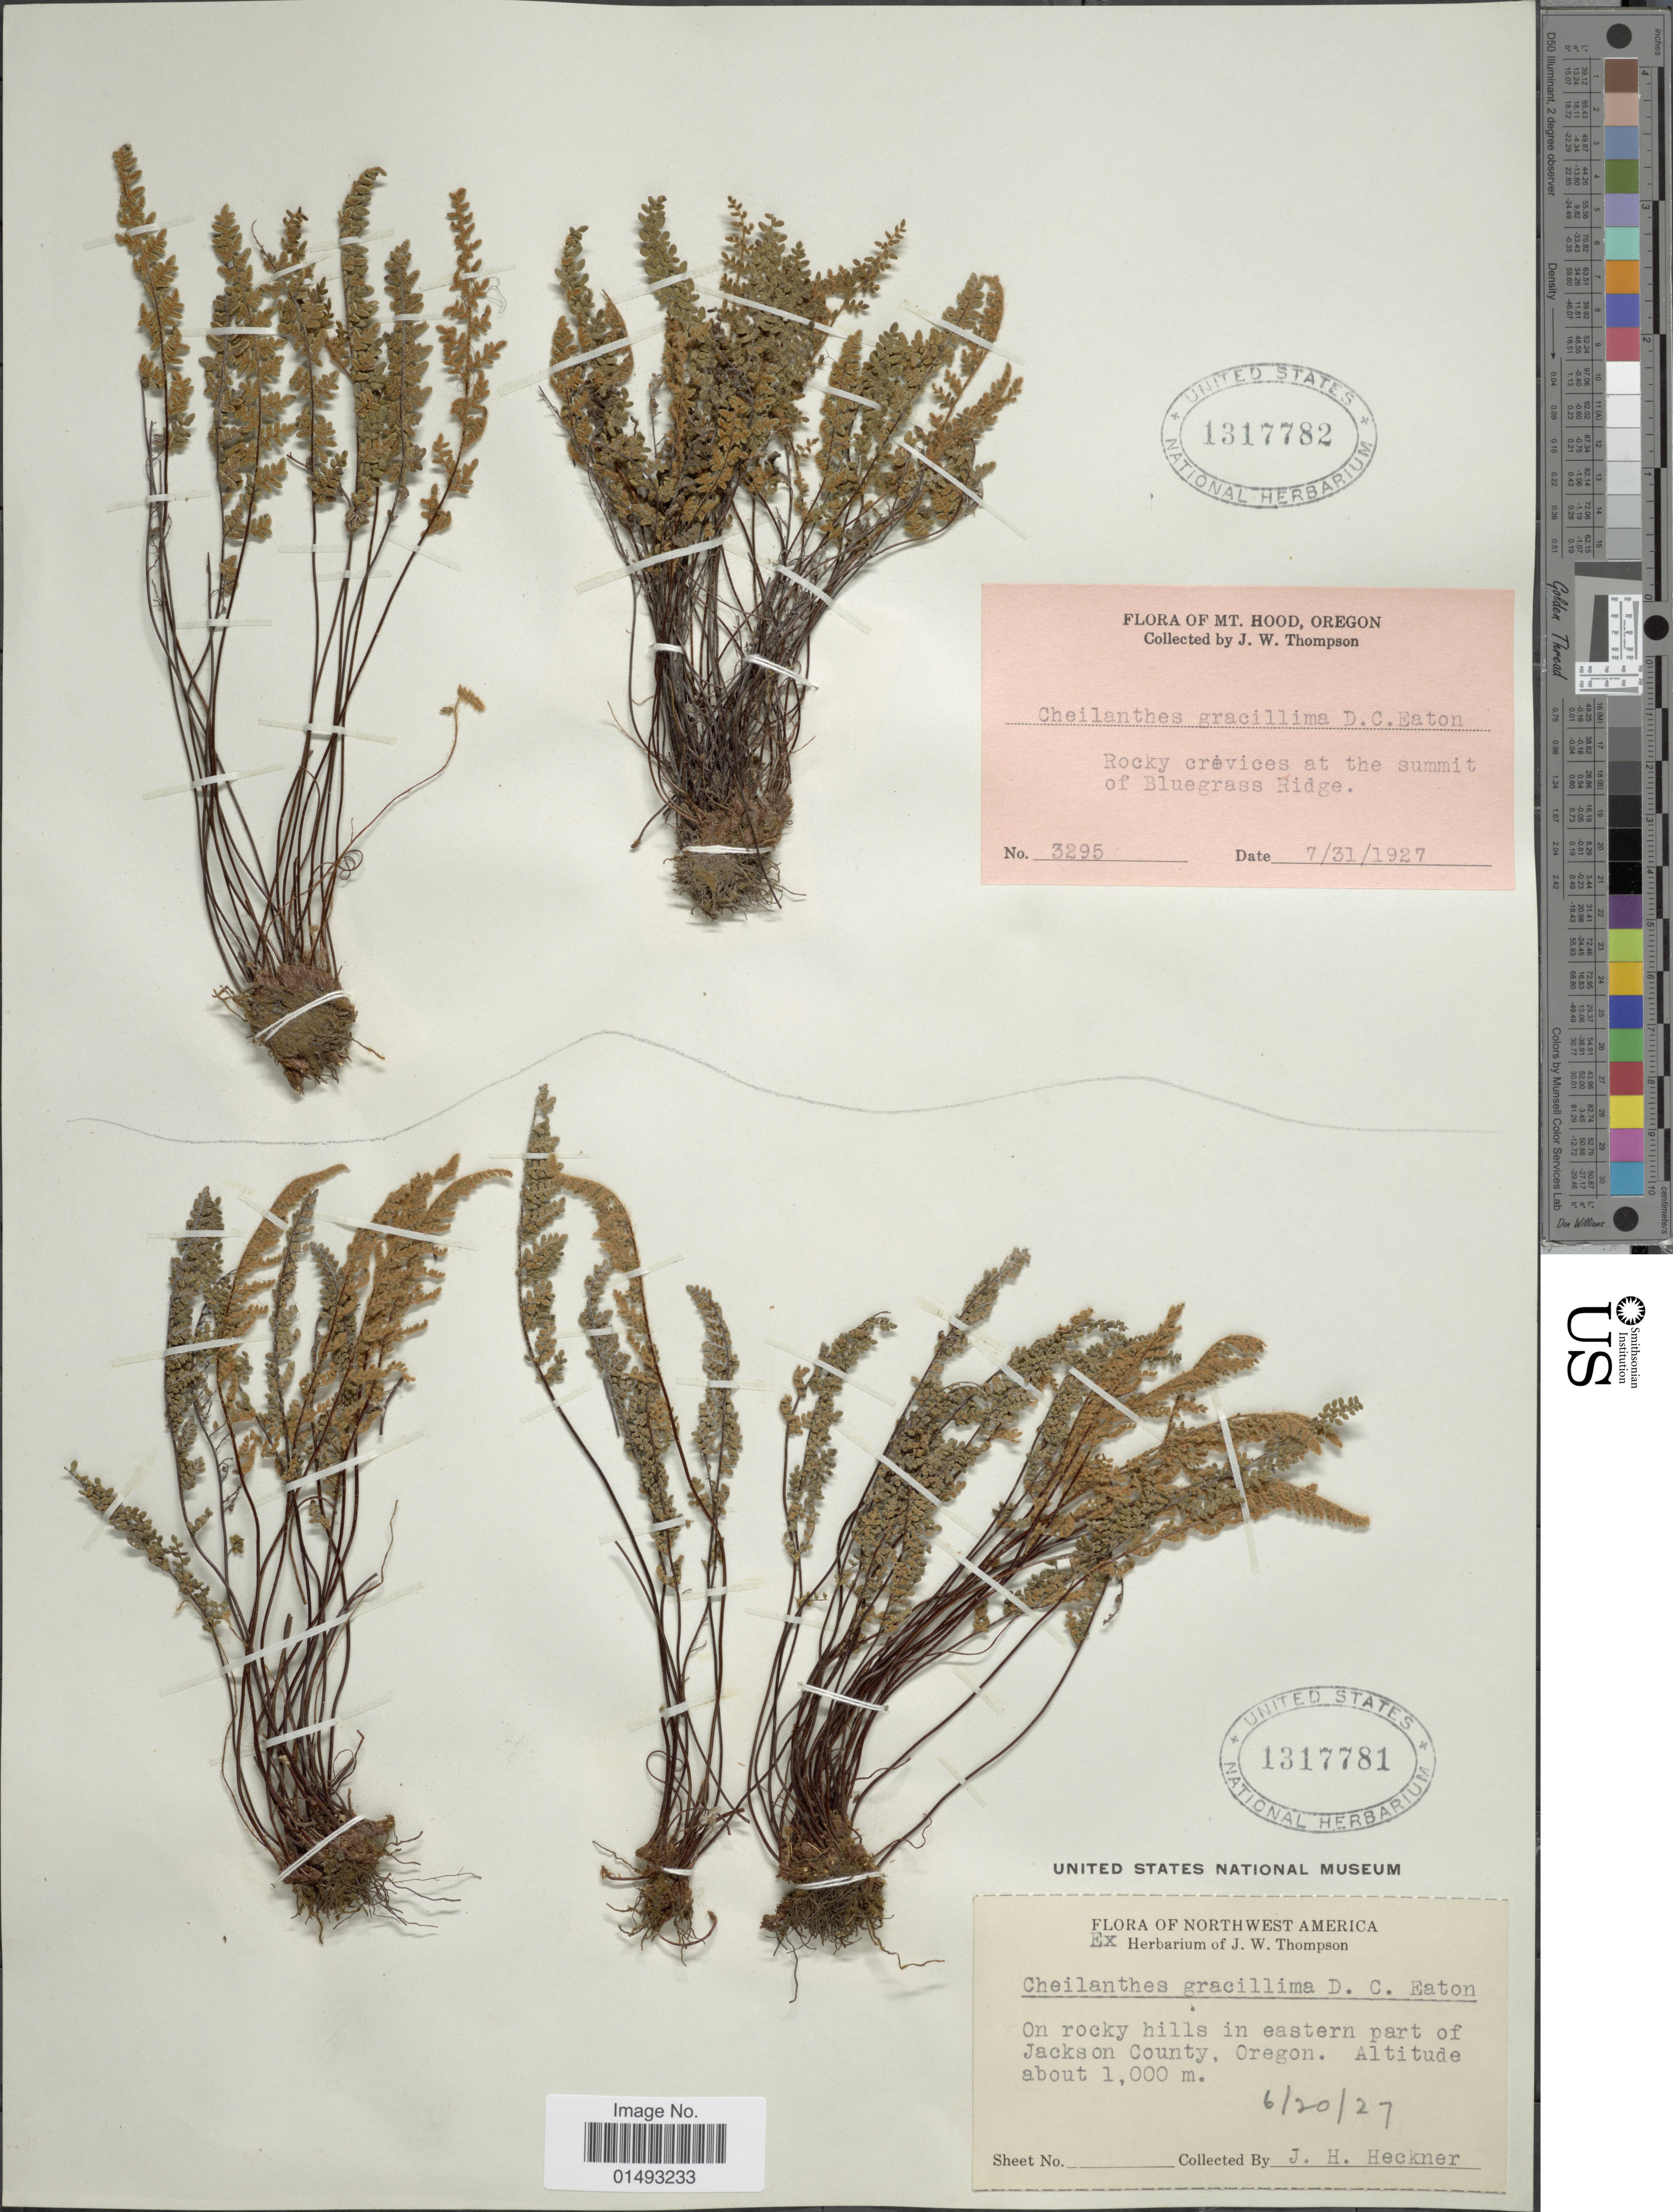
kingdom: Plantae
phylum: Tracheophyta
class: Polypodiopsida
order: Polypodiales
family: Pteridaceae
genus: Myriopteris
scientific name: Myriopteris gracillima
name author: (D.C. Eaton) J. Sm.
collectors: J. Heckner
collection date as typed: Transcribed d/m/y: 20/6/27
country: United States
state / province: Oregon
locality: Northwest America, On rocky hills in eastern part of Jackson County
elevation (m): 1000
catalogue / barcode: US 1317781